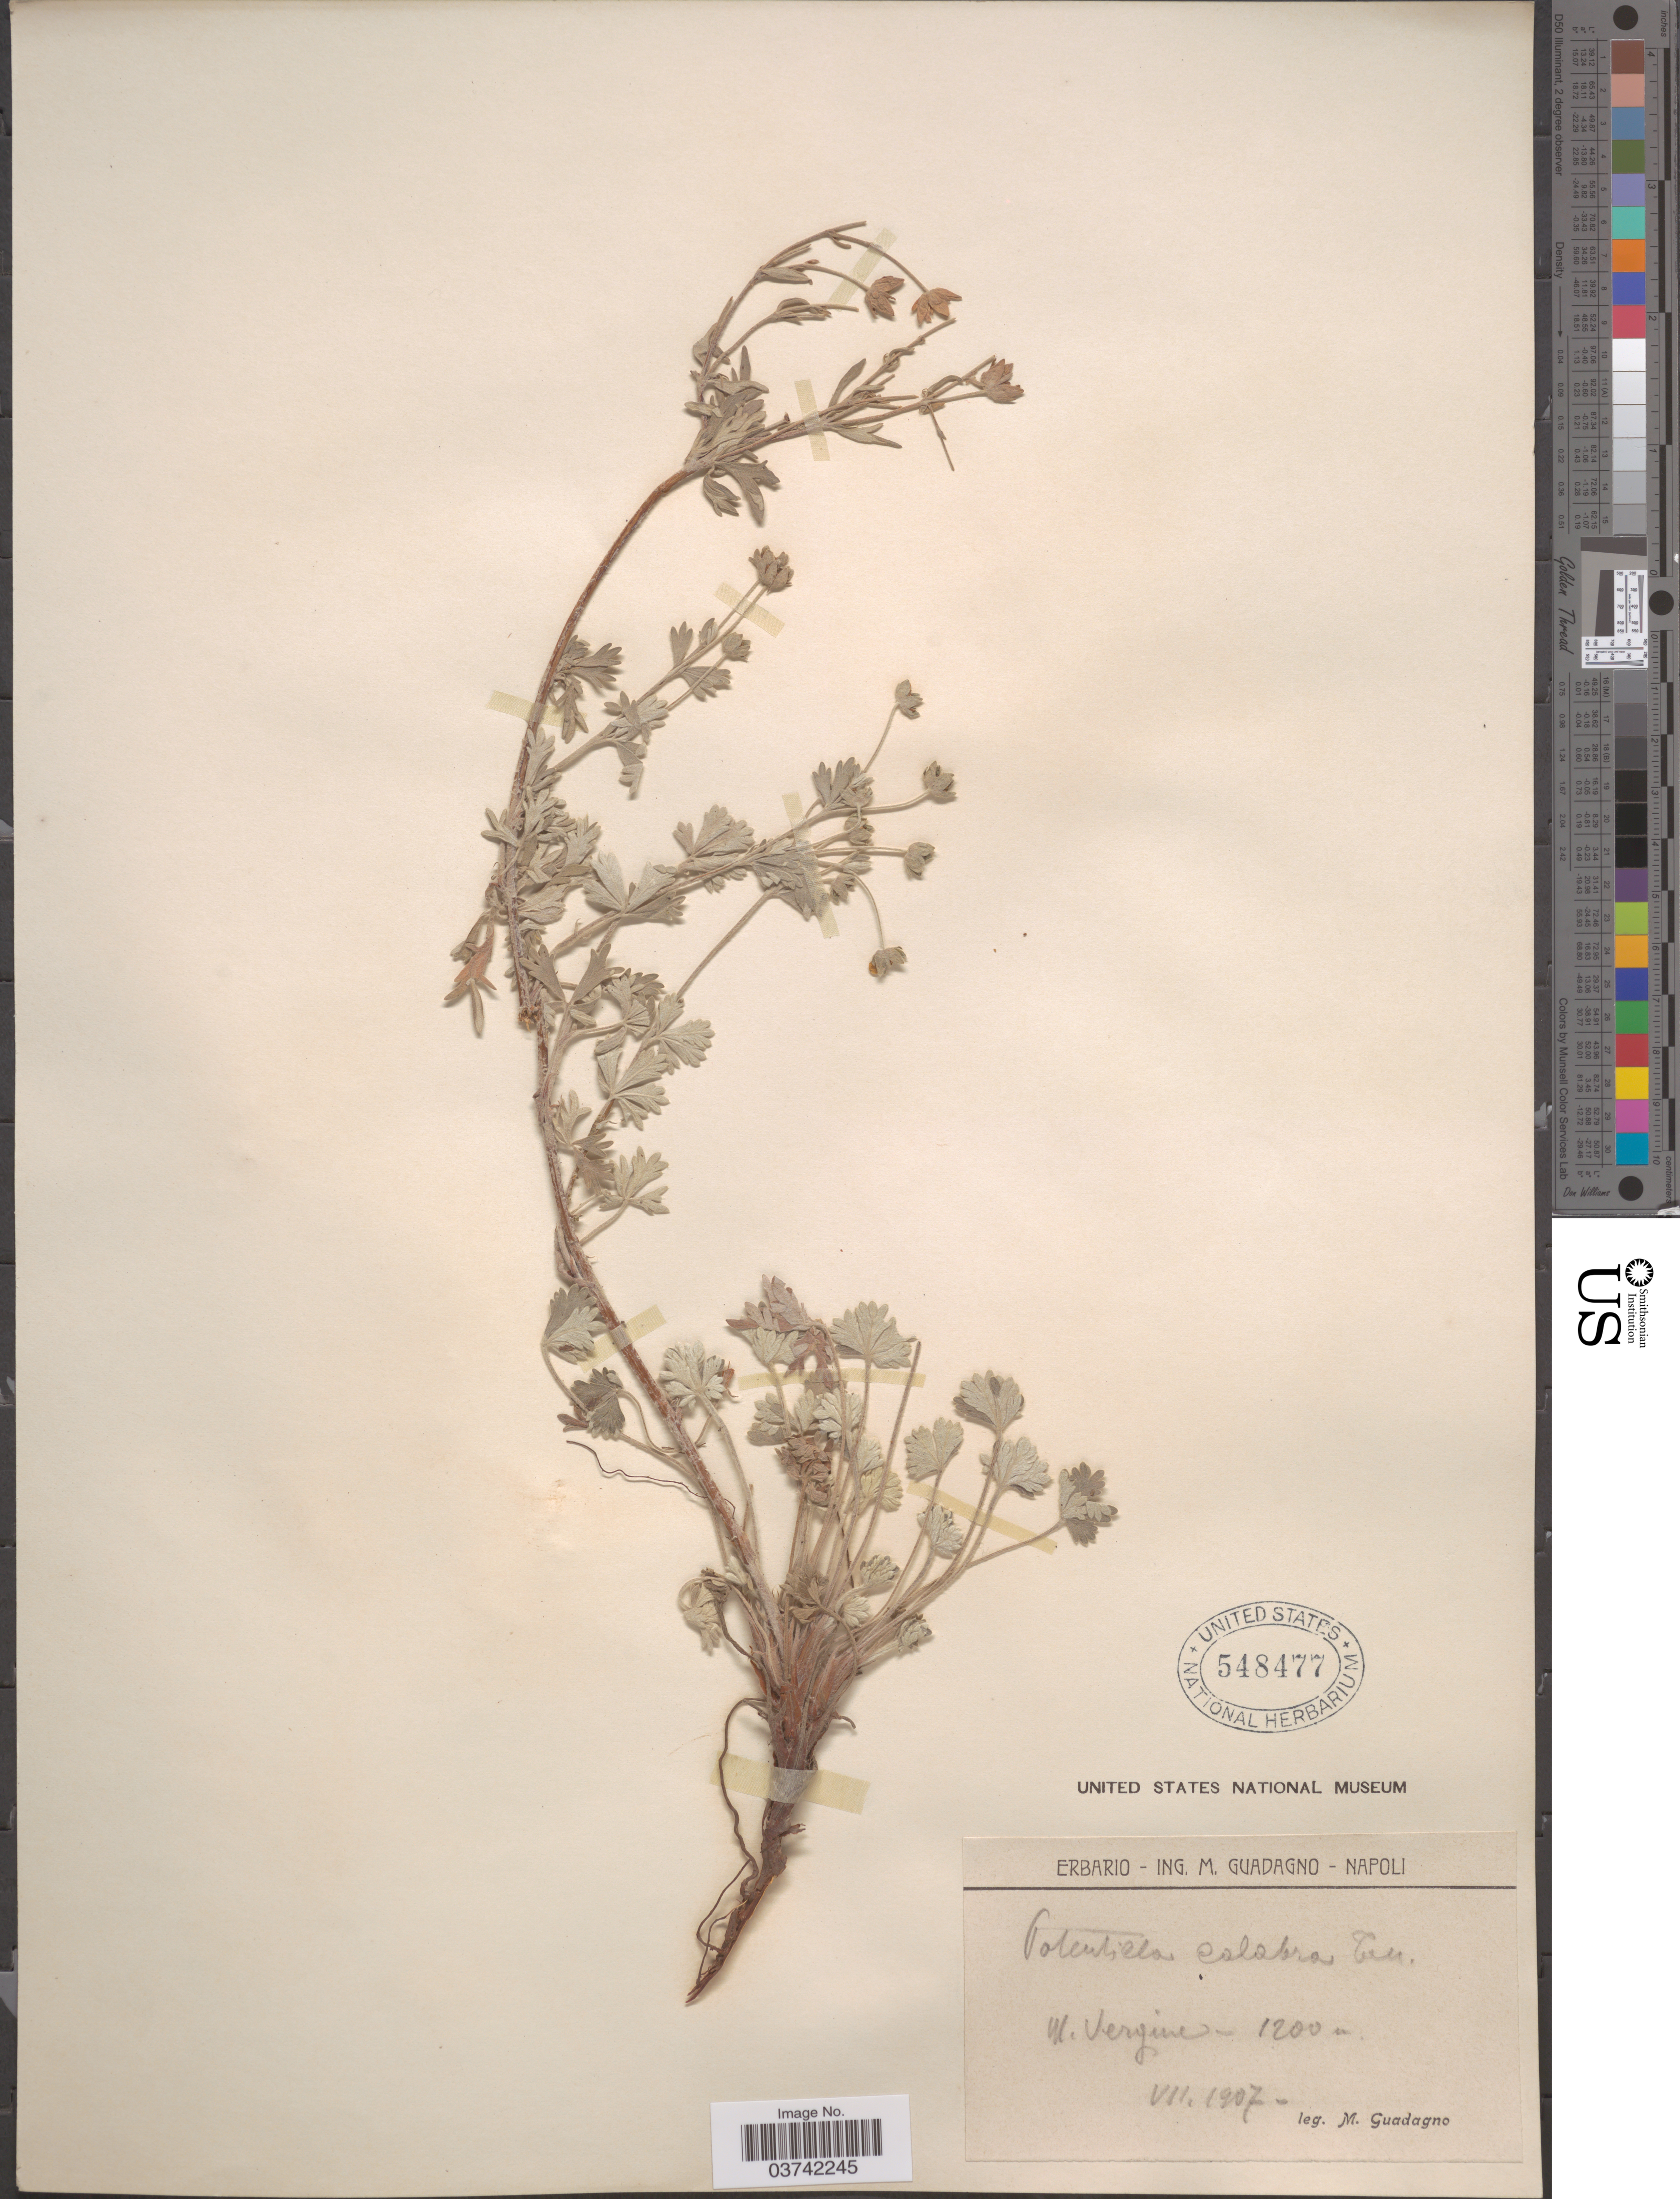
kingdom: Plantae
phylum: Tracheophyta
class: Magnoliopsida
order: Rosales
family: Rosaceae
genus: Potentilla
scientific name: Potentilla calabra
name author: Ten.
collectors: M. Guadagno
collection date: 1907-07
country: Italy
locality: M. Vergine.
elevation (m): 1200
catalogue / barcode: US 548477